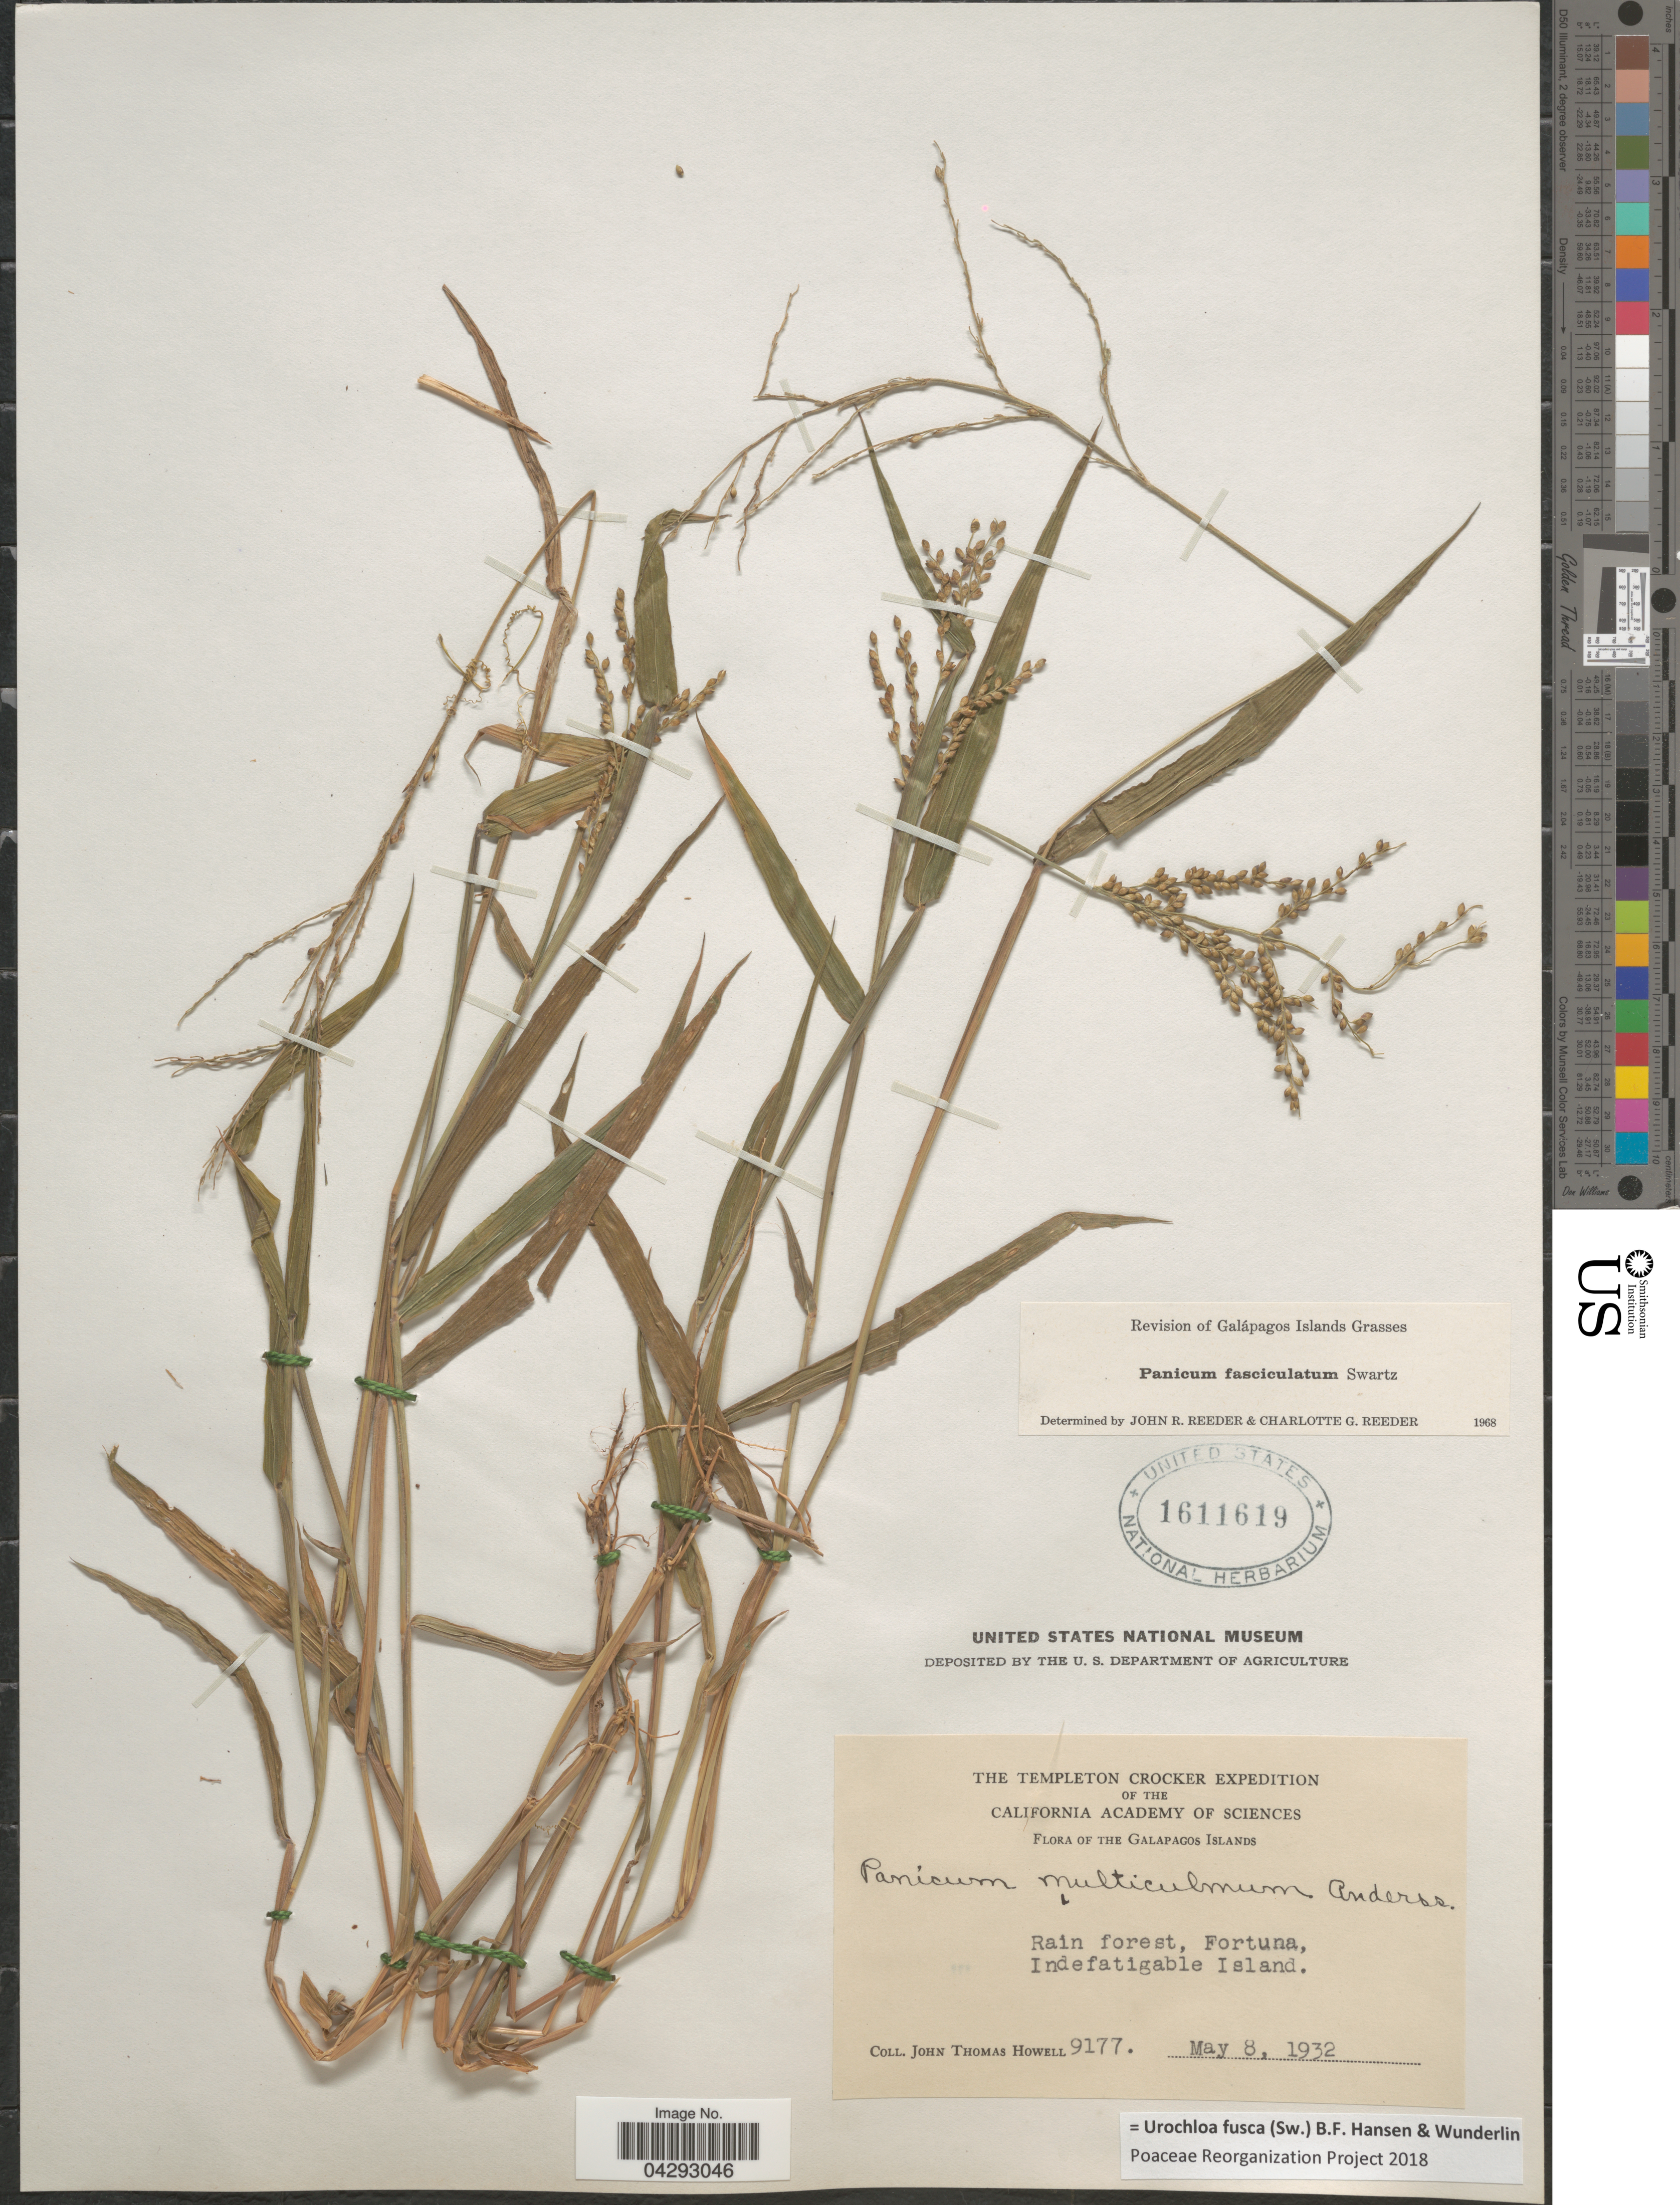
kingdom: Plantae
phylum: Tracheophyta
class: Liliopsida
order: Poales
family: Poaceae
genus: Urochloa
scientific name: Urochloa fusca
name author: (Sw.) B.F. Hansen & Wunderlin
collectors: J. T. Howell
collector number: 9177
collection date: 1932-05-08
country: Ecuador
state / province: Colón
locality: The Templeton Crocker Expedition of the California Academy of Sciences. Galapagos Islands. Rain forest, Fortuna, Indefatigable Island.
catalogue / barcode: US 1611619